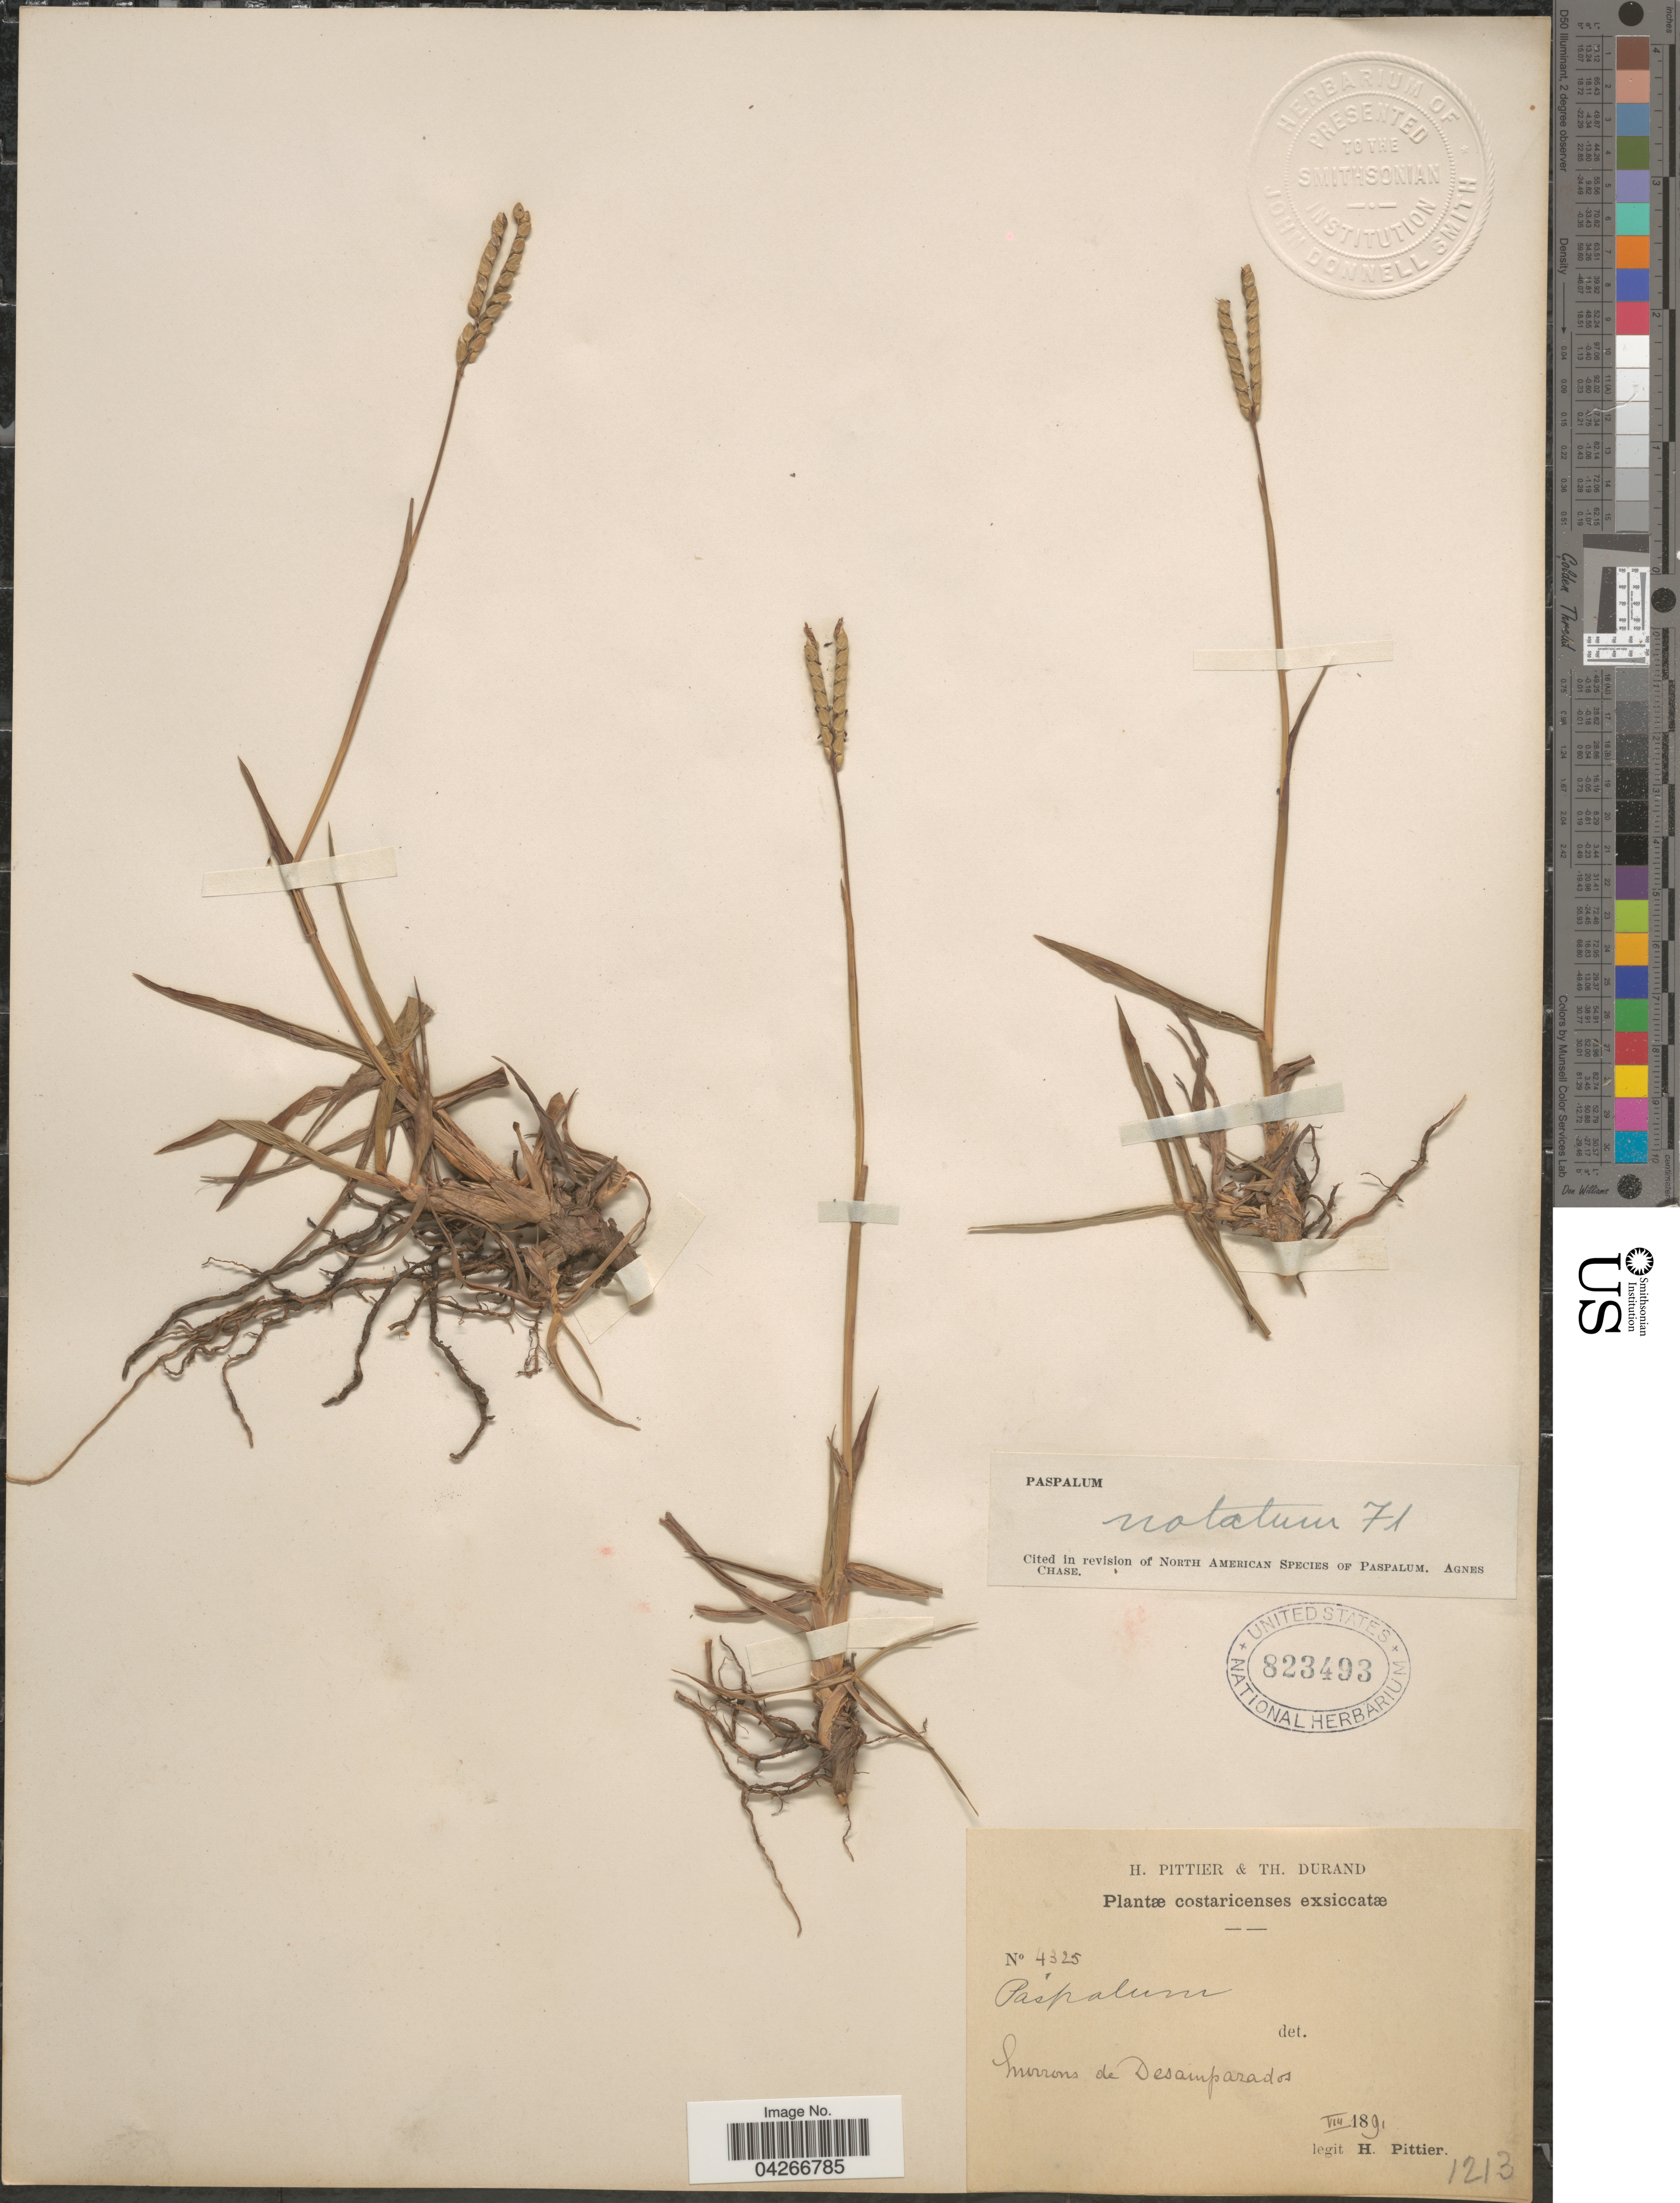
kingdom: Plantae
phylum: Tracheophyta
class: Liliopsida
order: Poales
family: Poaceae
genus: Paspalum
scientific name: Paspalum notatum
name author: Flüggé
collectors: H. F. Pittier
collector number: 4325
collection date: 1891-08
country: Costa Rica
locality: Environs de Desamparados.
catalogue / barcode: US 823493